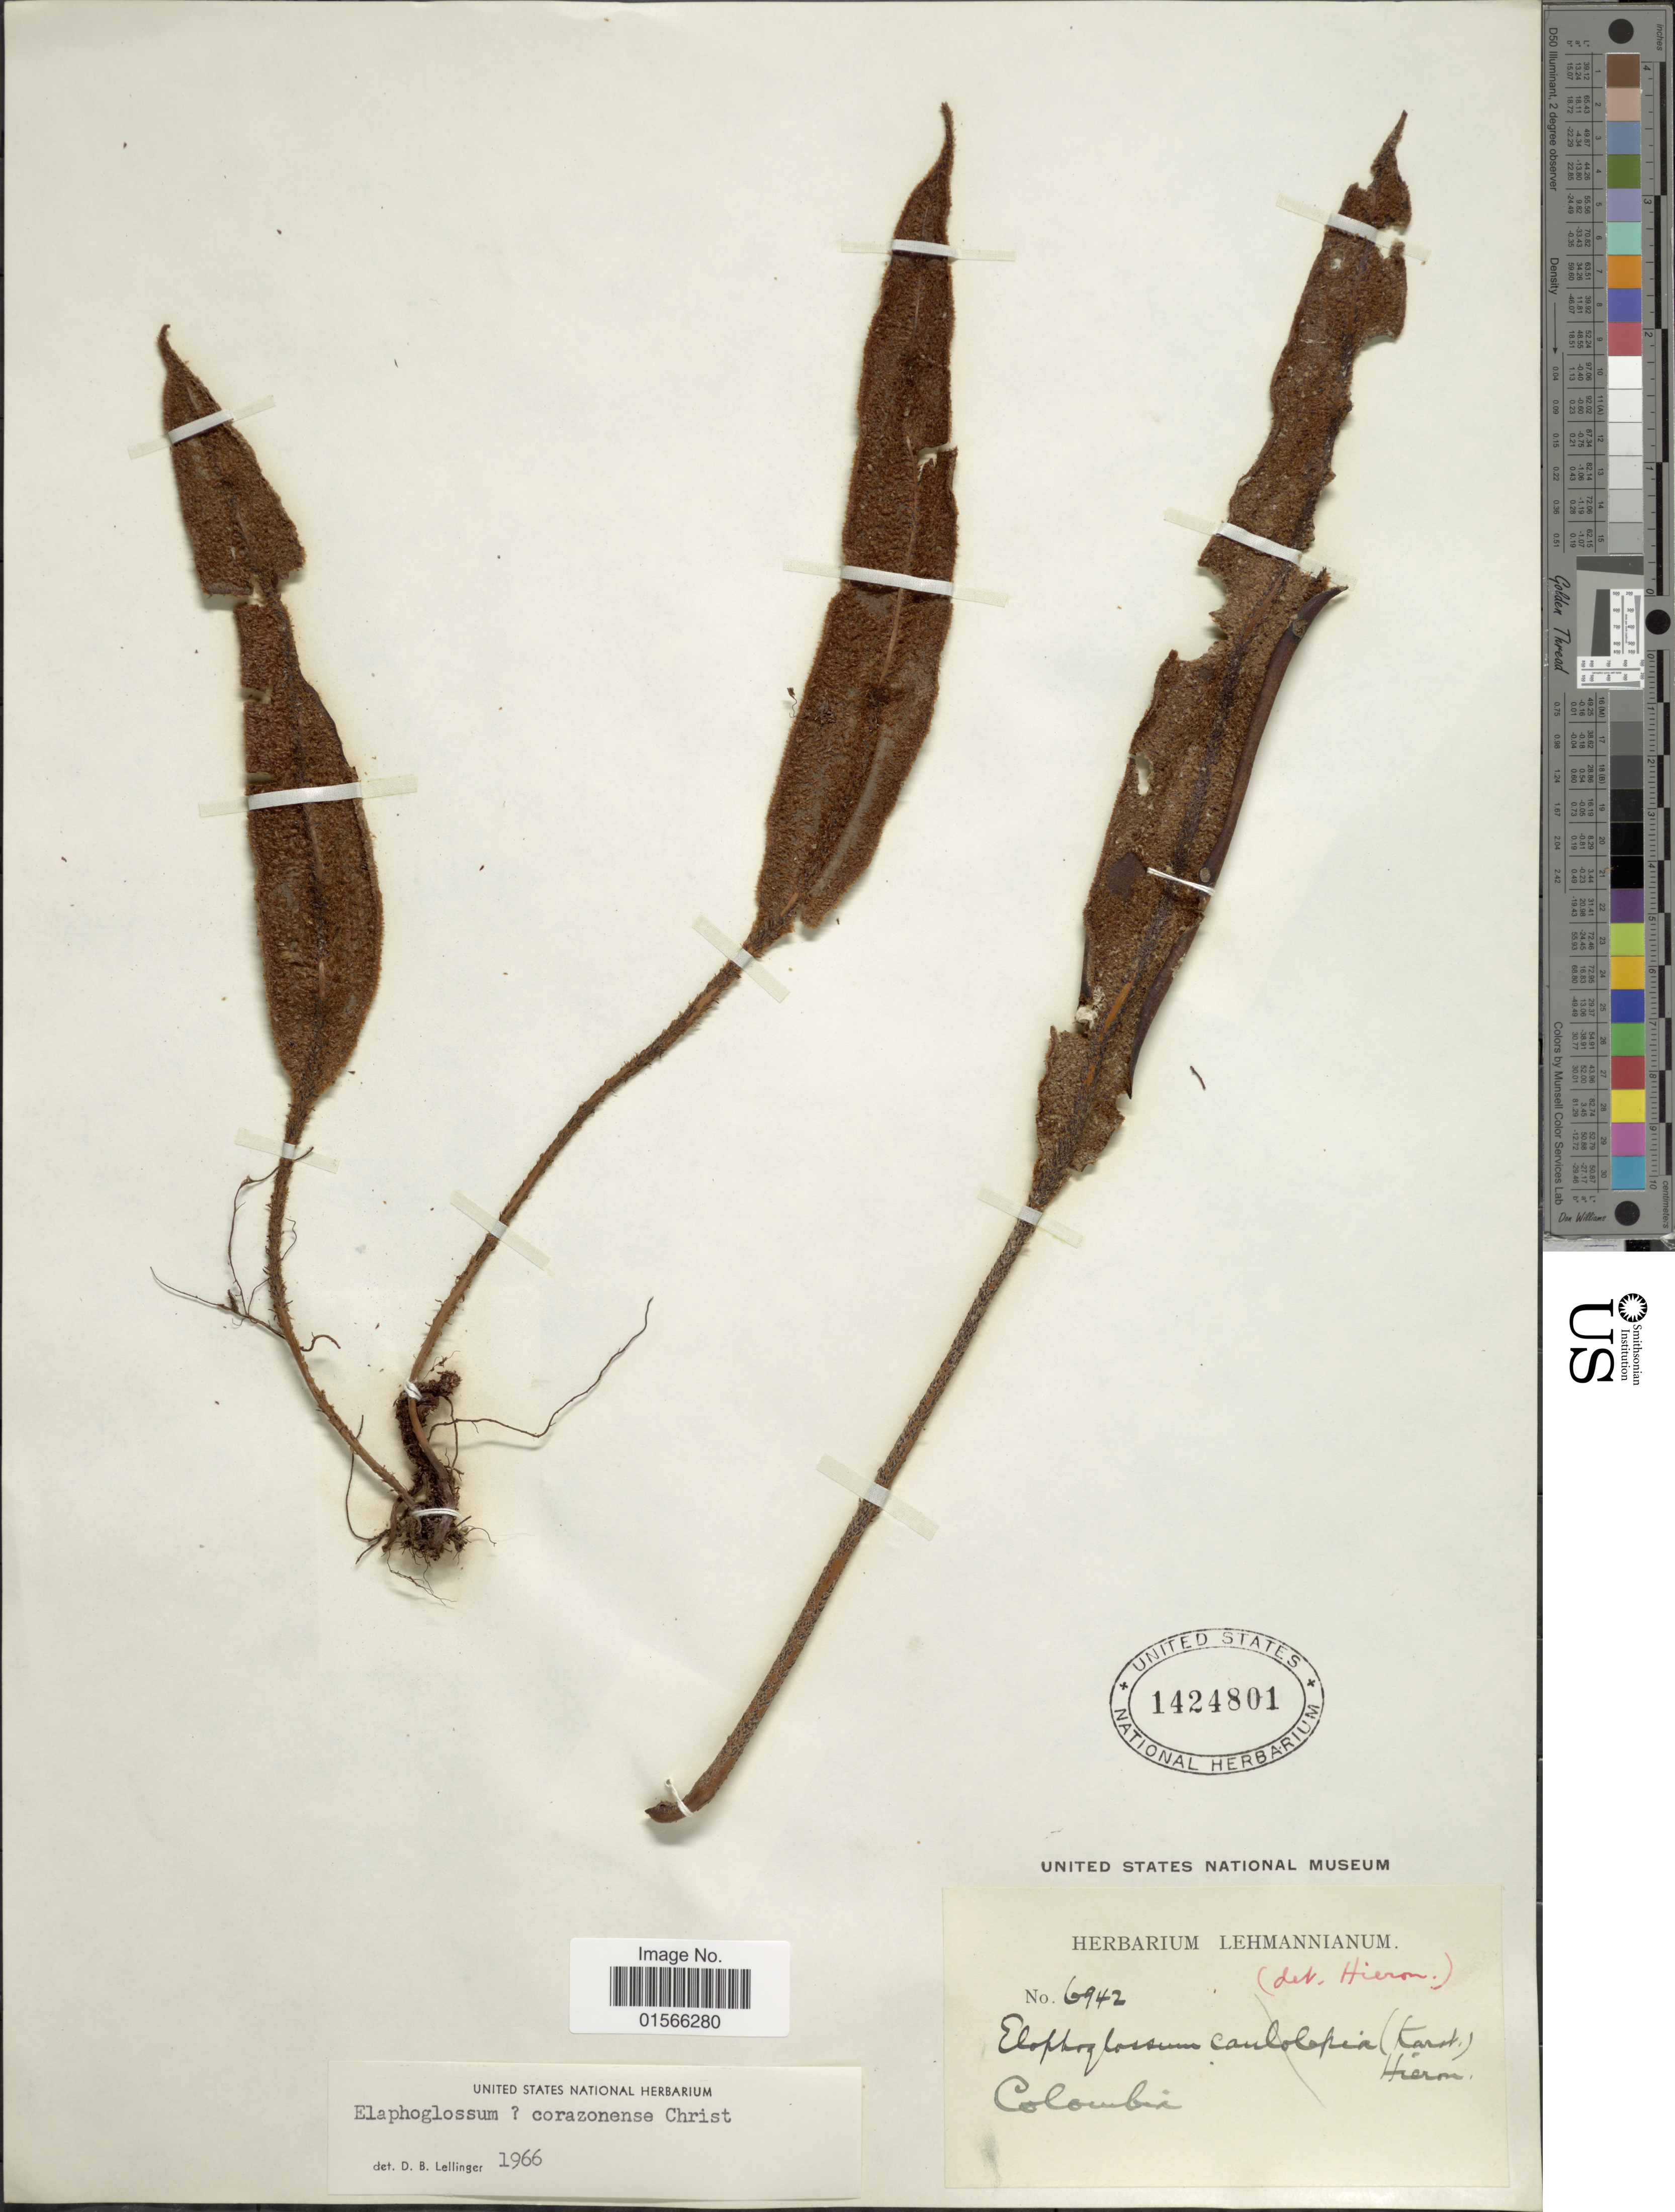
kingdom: Plantae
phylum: Tracheophyta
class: Polypodiopsida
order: Polypodiales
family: Dryopteridaceae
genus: Elaphoglossum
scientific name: Elaphoglossum corazonense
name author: Christ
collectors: ex herb. Lehmannianum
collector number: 6942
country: Colombia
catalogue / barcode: US 1424801